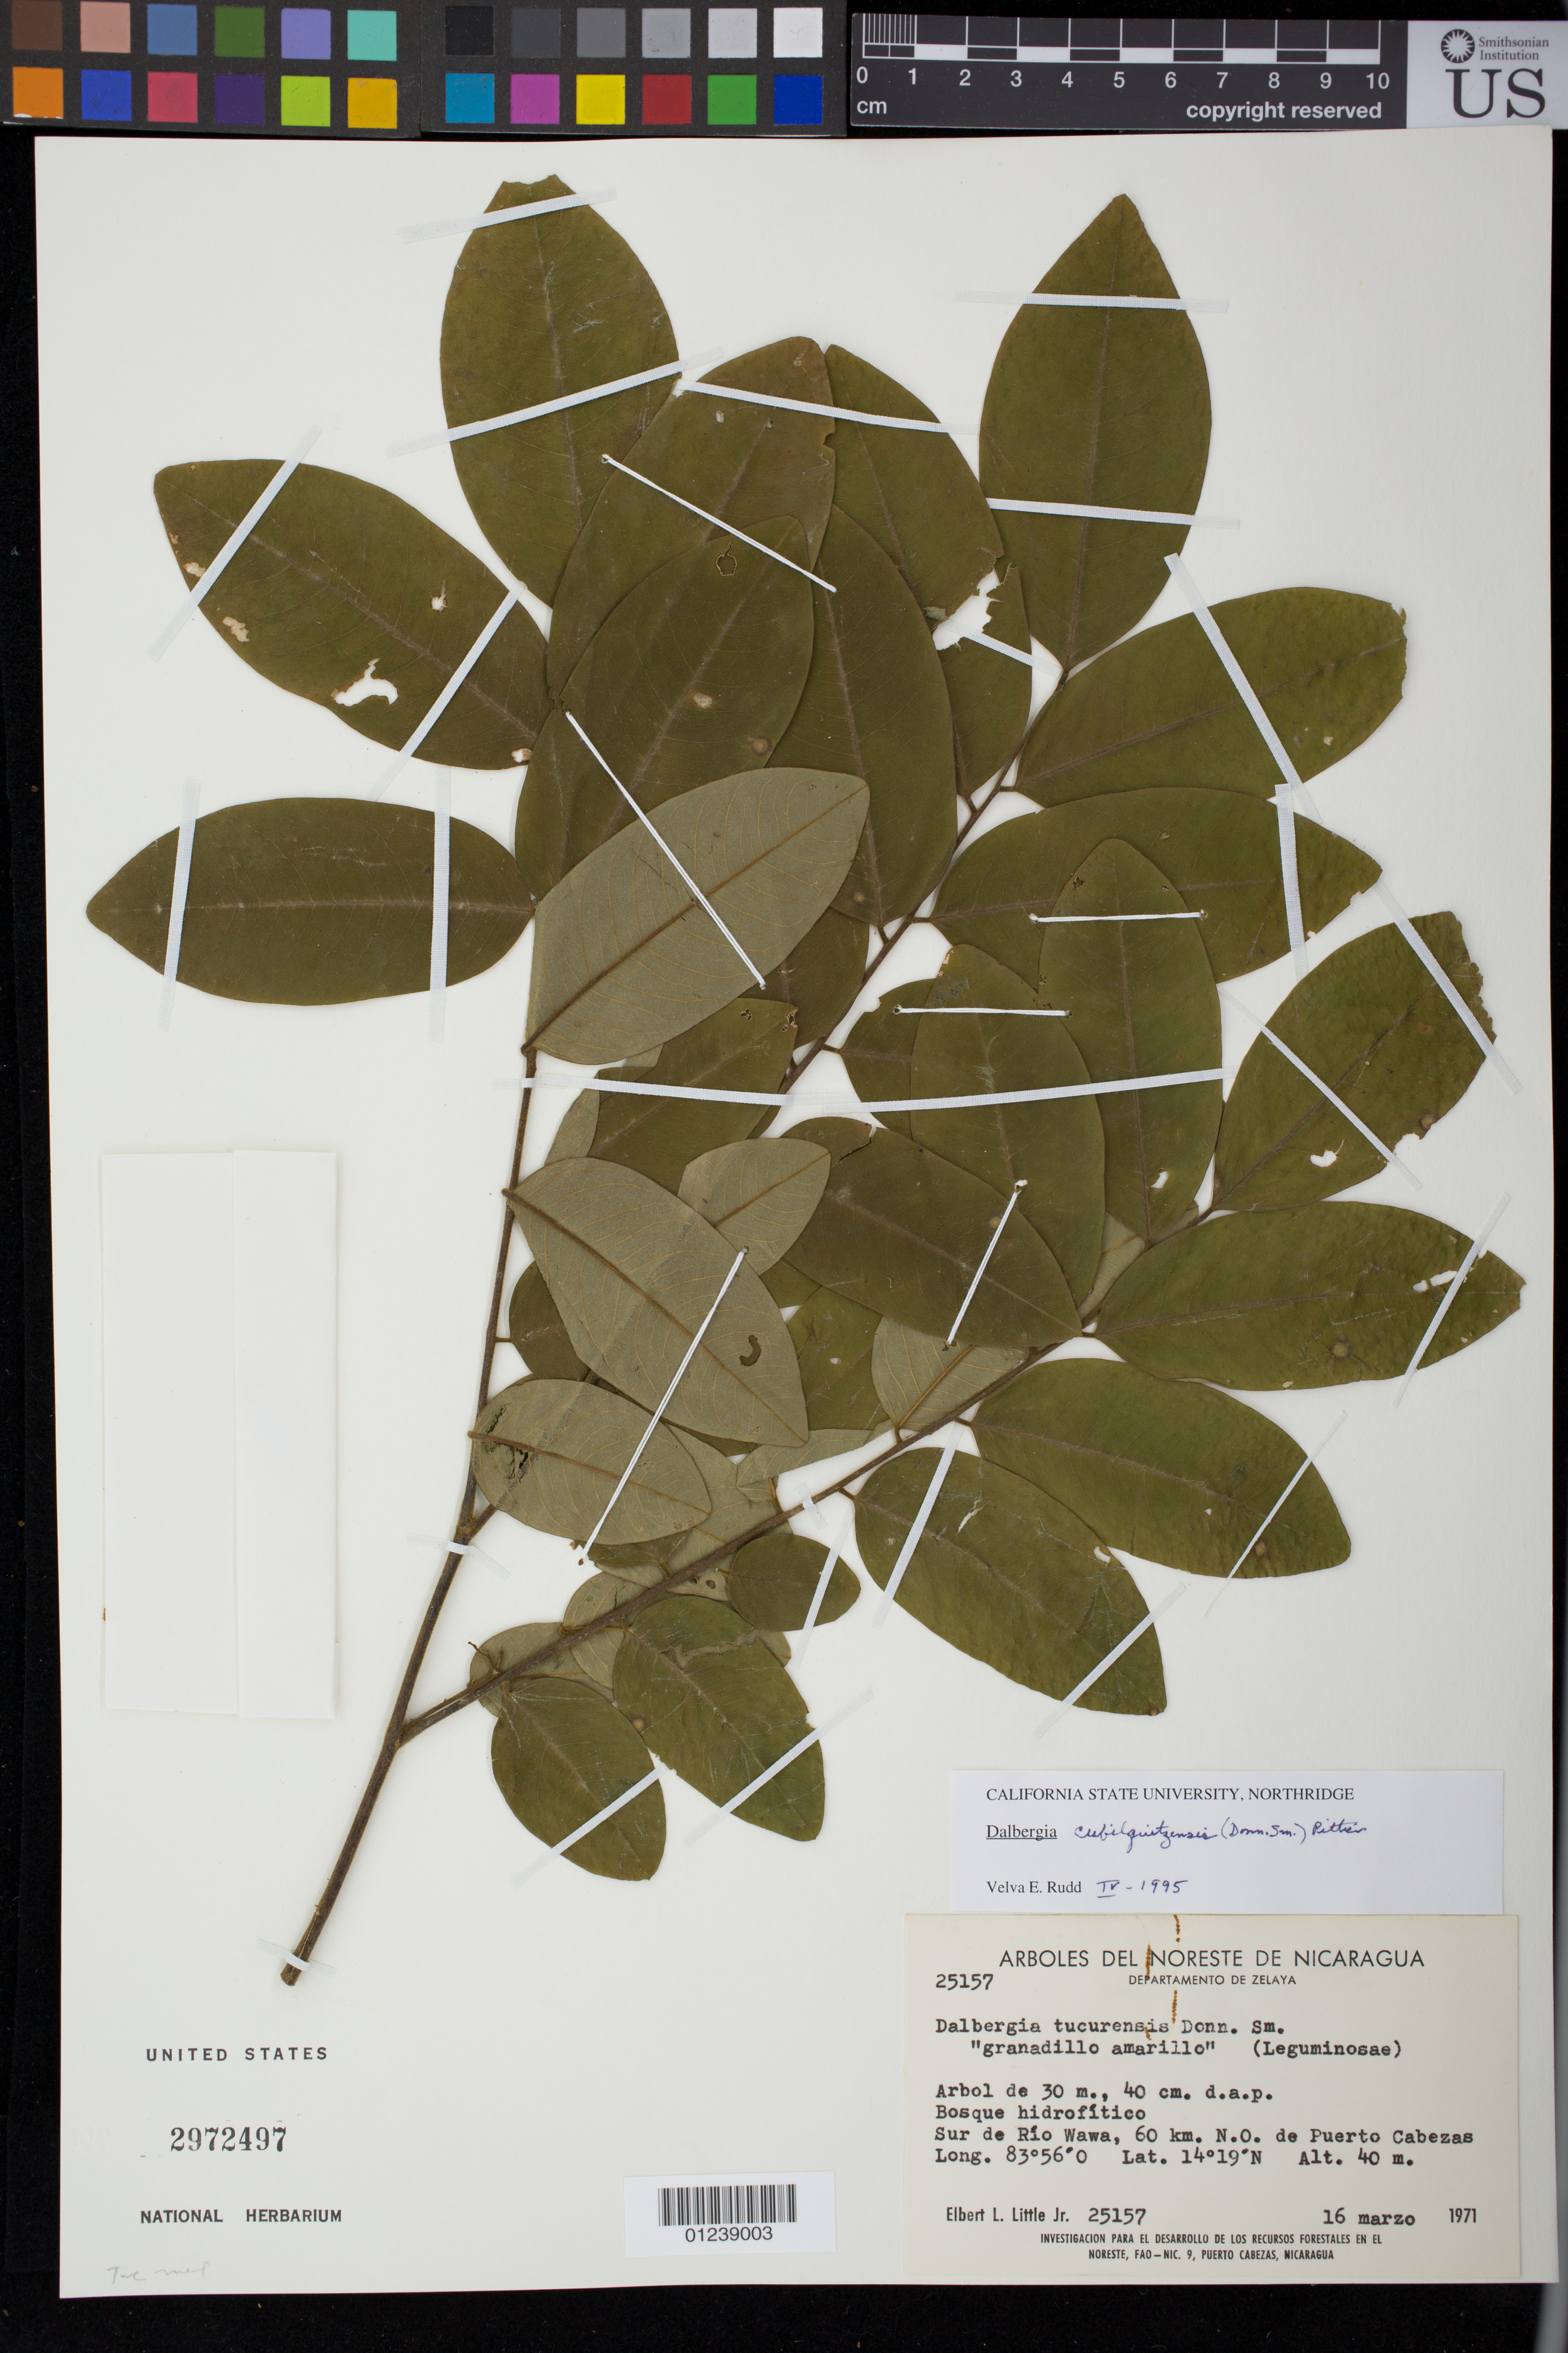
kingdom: Plantae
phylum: Tracheophyta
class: Magnoliopsida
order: Fabales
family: Fabaceae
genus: Dalbergia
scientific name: Dalbergia cubilquitzensis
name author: (Donn. Sm.) Pittier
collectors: E. L. Little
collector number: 25157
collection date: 1971-03-16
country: Nicaragua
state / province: Atlántico Norte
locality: Bosque hidrofitico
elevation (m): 40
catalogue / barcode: US 2972497